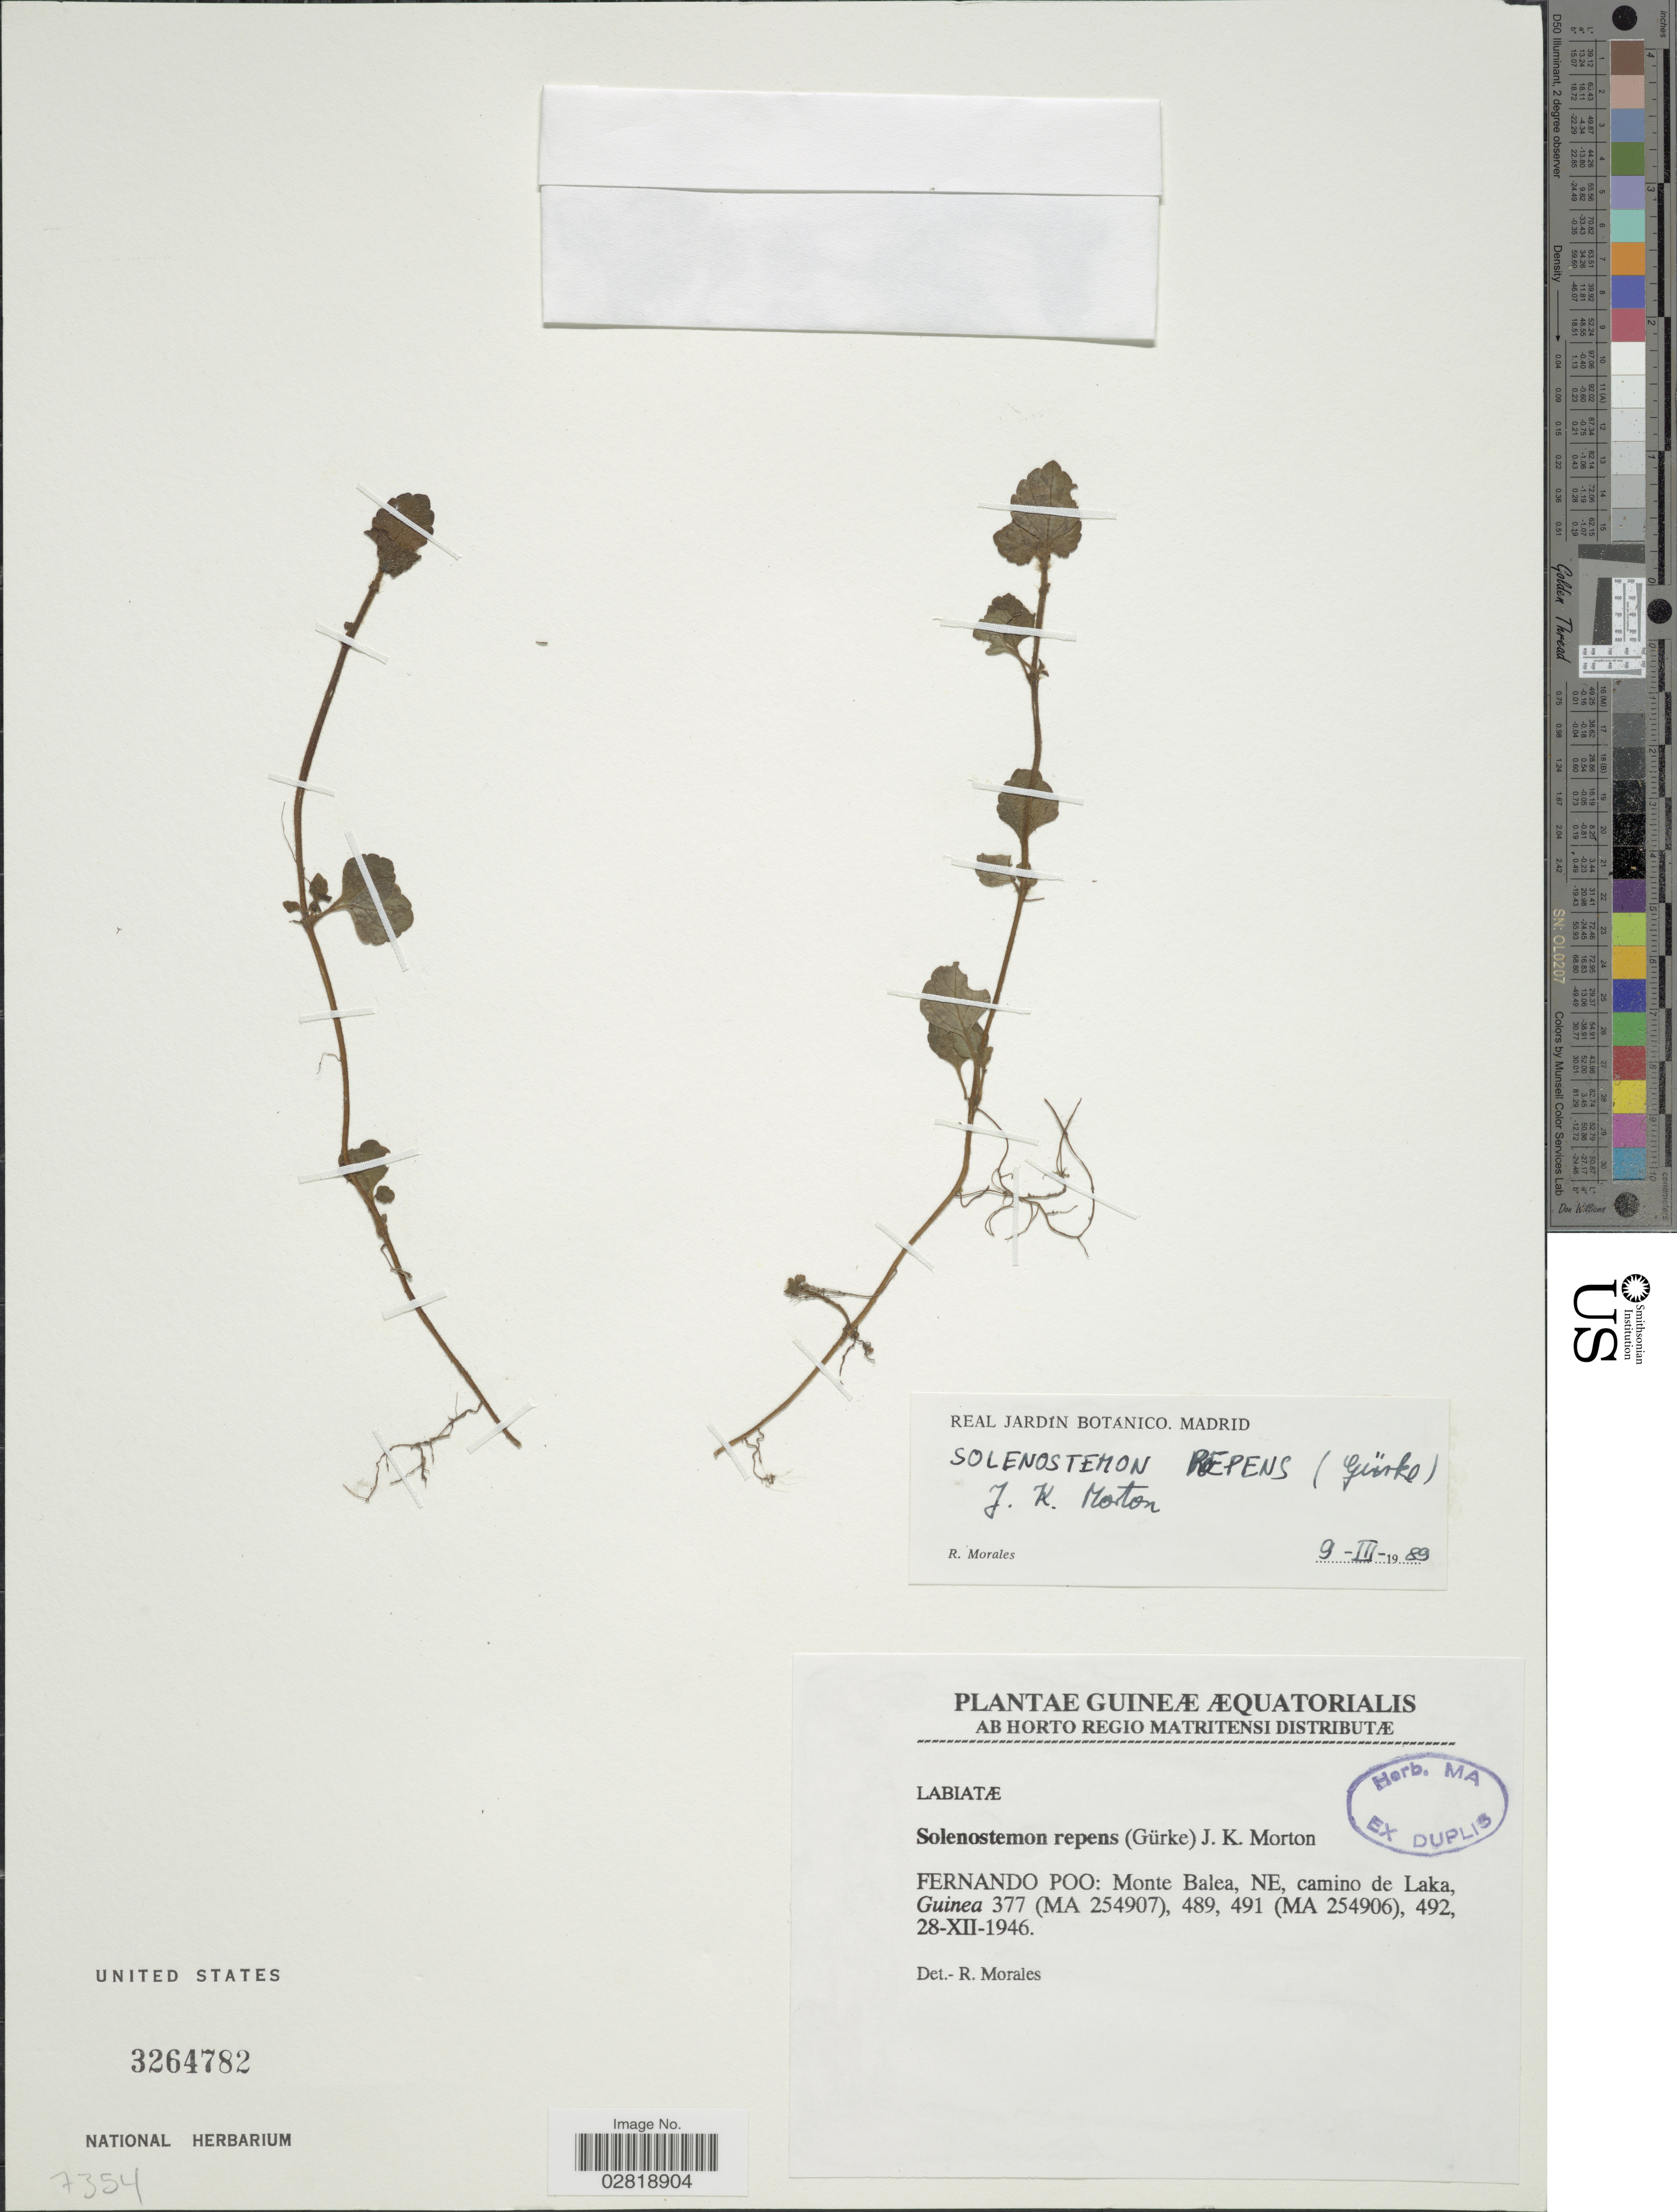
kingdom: Plantae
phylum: Tracheophyta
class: Magnoliopsida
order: Lamiales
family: Lamiaceae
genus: Solenostemon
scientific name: Solenostemon repens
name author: (Gürke) J.K. Morton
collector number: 377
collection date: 1946-12-28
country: Equatorial Guinea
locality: Guineæ Æquatorialis. Fernando Poo: Monte Balea, NE, camino de Laka.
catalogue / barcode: US 3264782